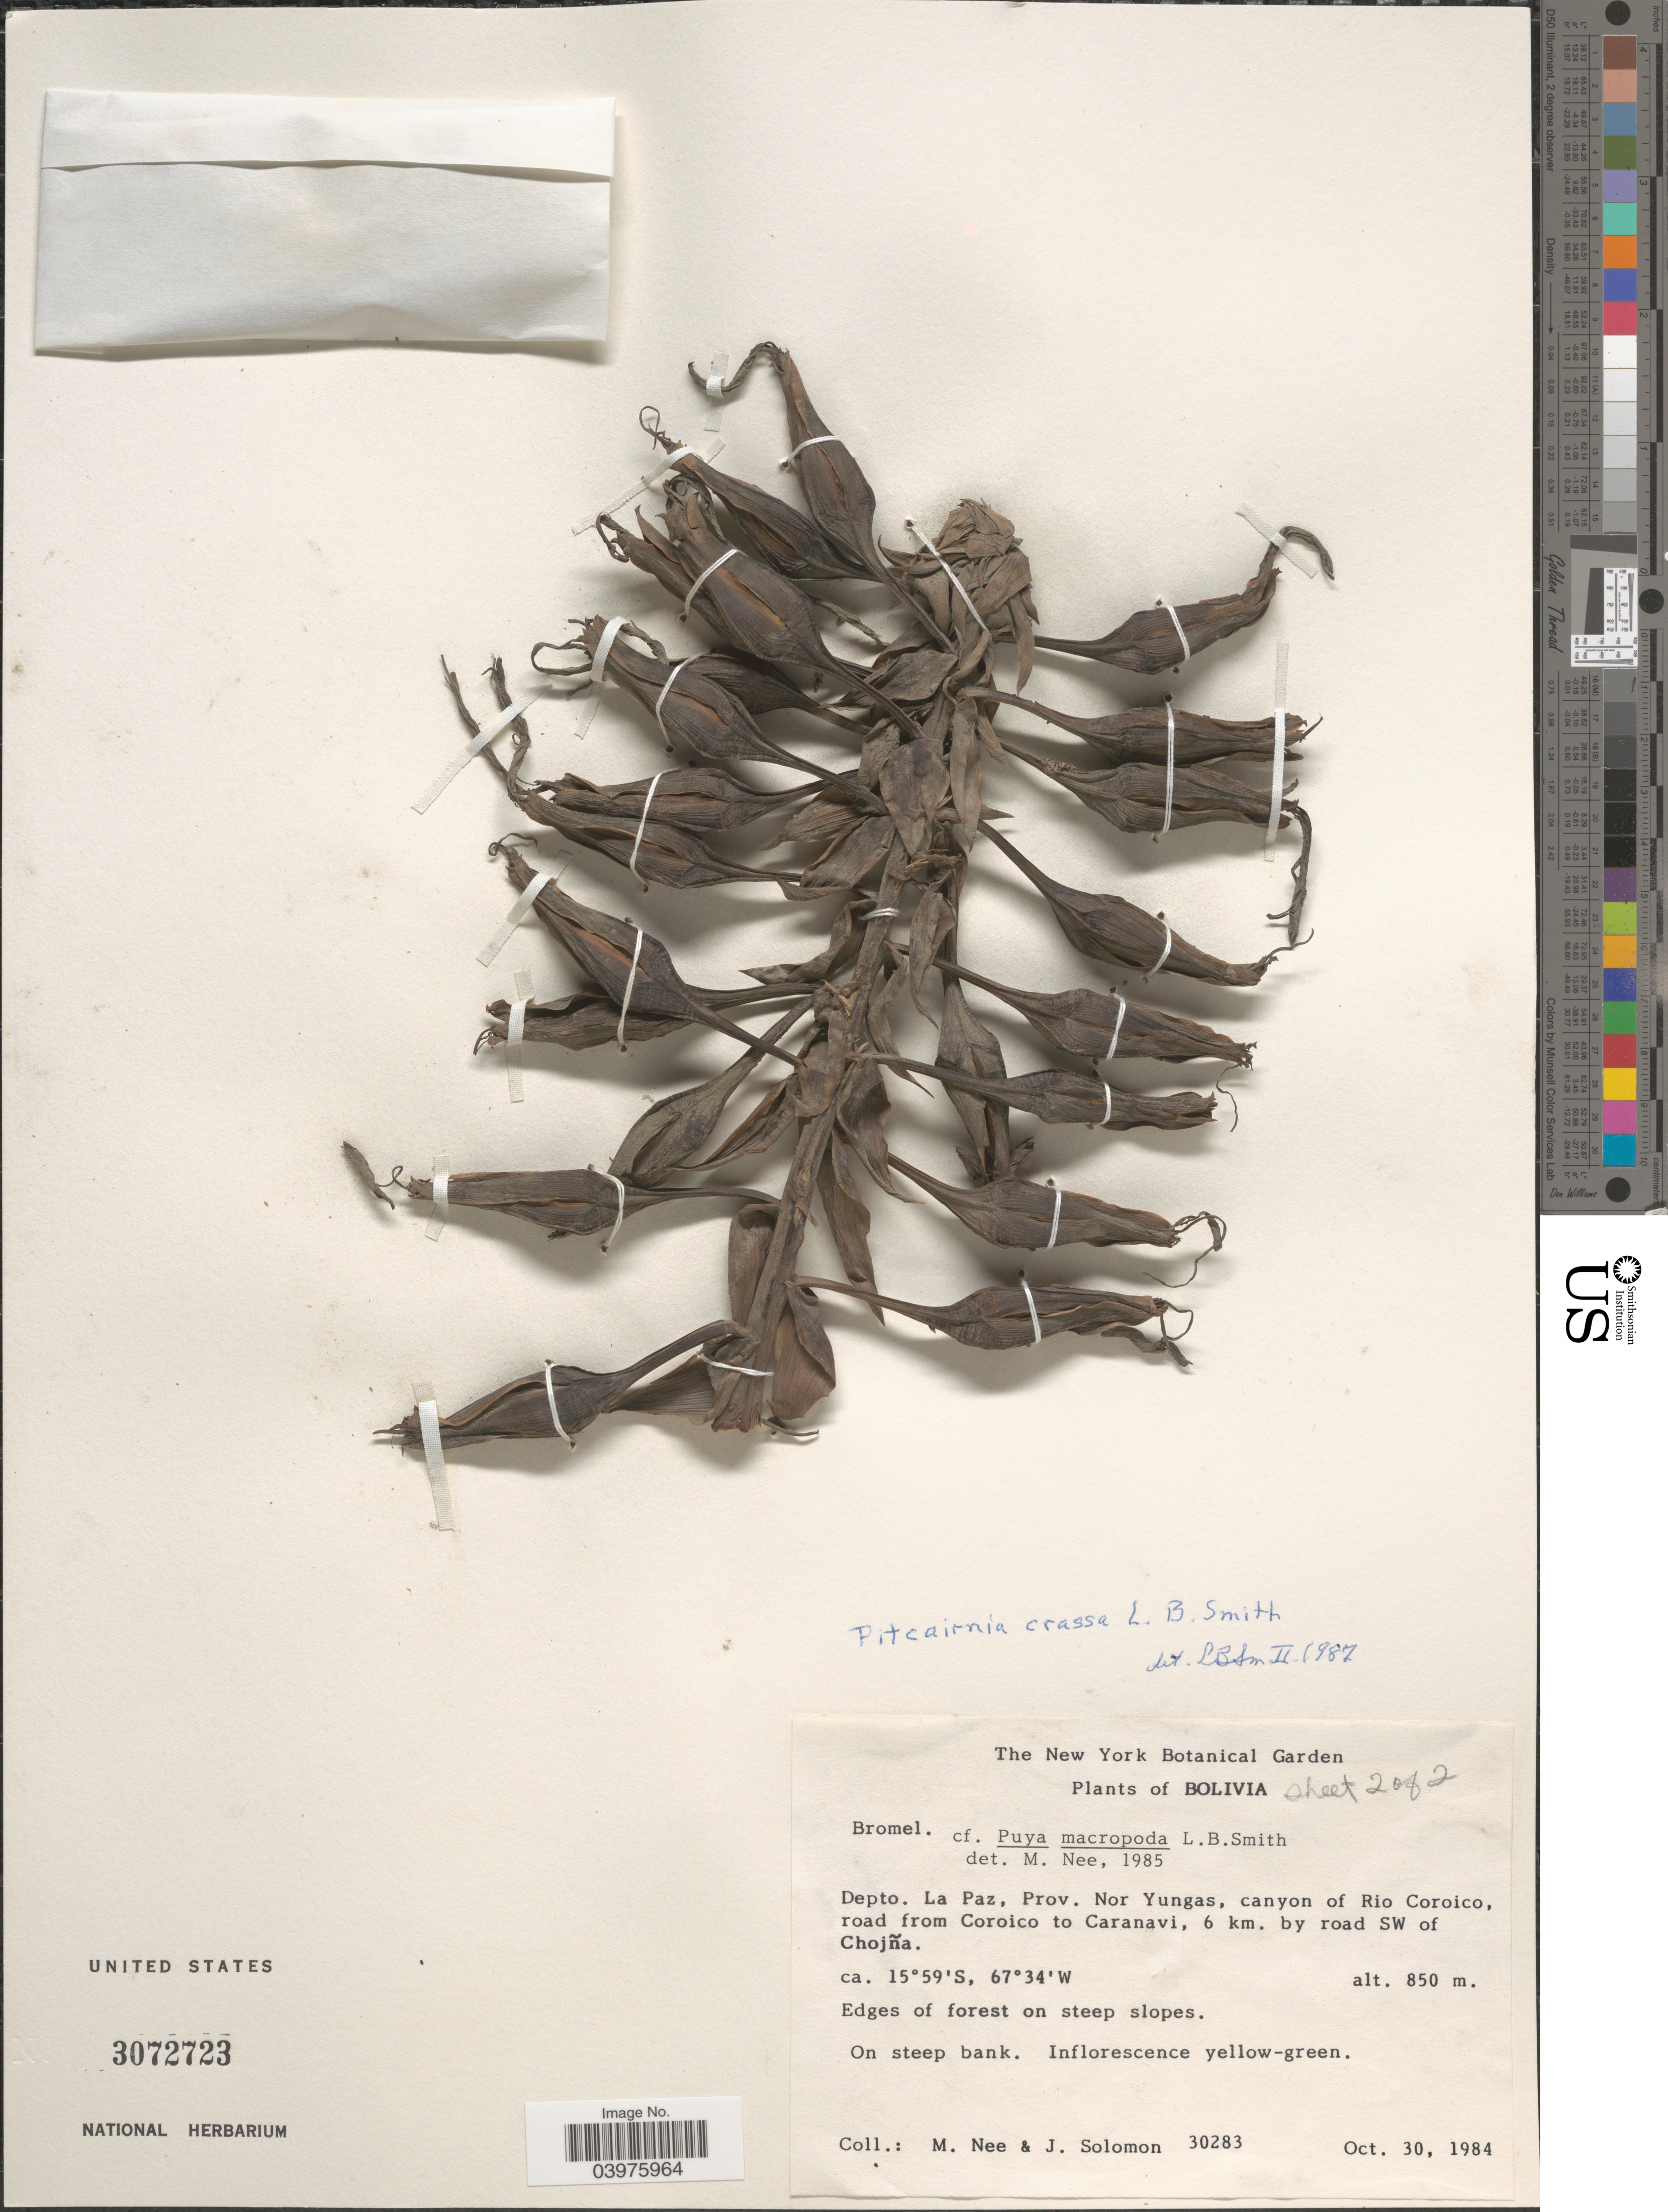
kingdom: Plantae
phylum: Tracheophyta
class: Liliopsida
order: Poales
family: Bromeliaceae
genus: Pitcairnia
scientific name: Pitcairnia crassa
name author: L.B. Sm.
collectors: M. Nee & J. Solomon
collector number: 30283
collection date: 1984-10-30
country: Bolivia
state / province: La Paz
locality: Depto. La Paz, Prov. Nor Yungas, canyon of Rio Coroico, road from Coroico to Caranavi, 6 km. by road SW of Chojña. Edges of forest on steep slopes.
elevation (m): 850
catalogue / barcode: US 3072723